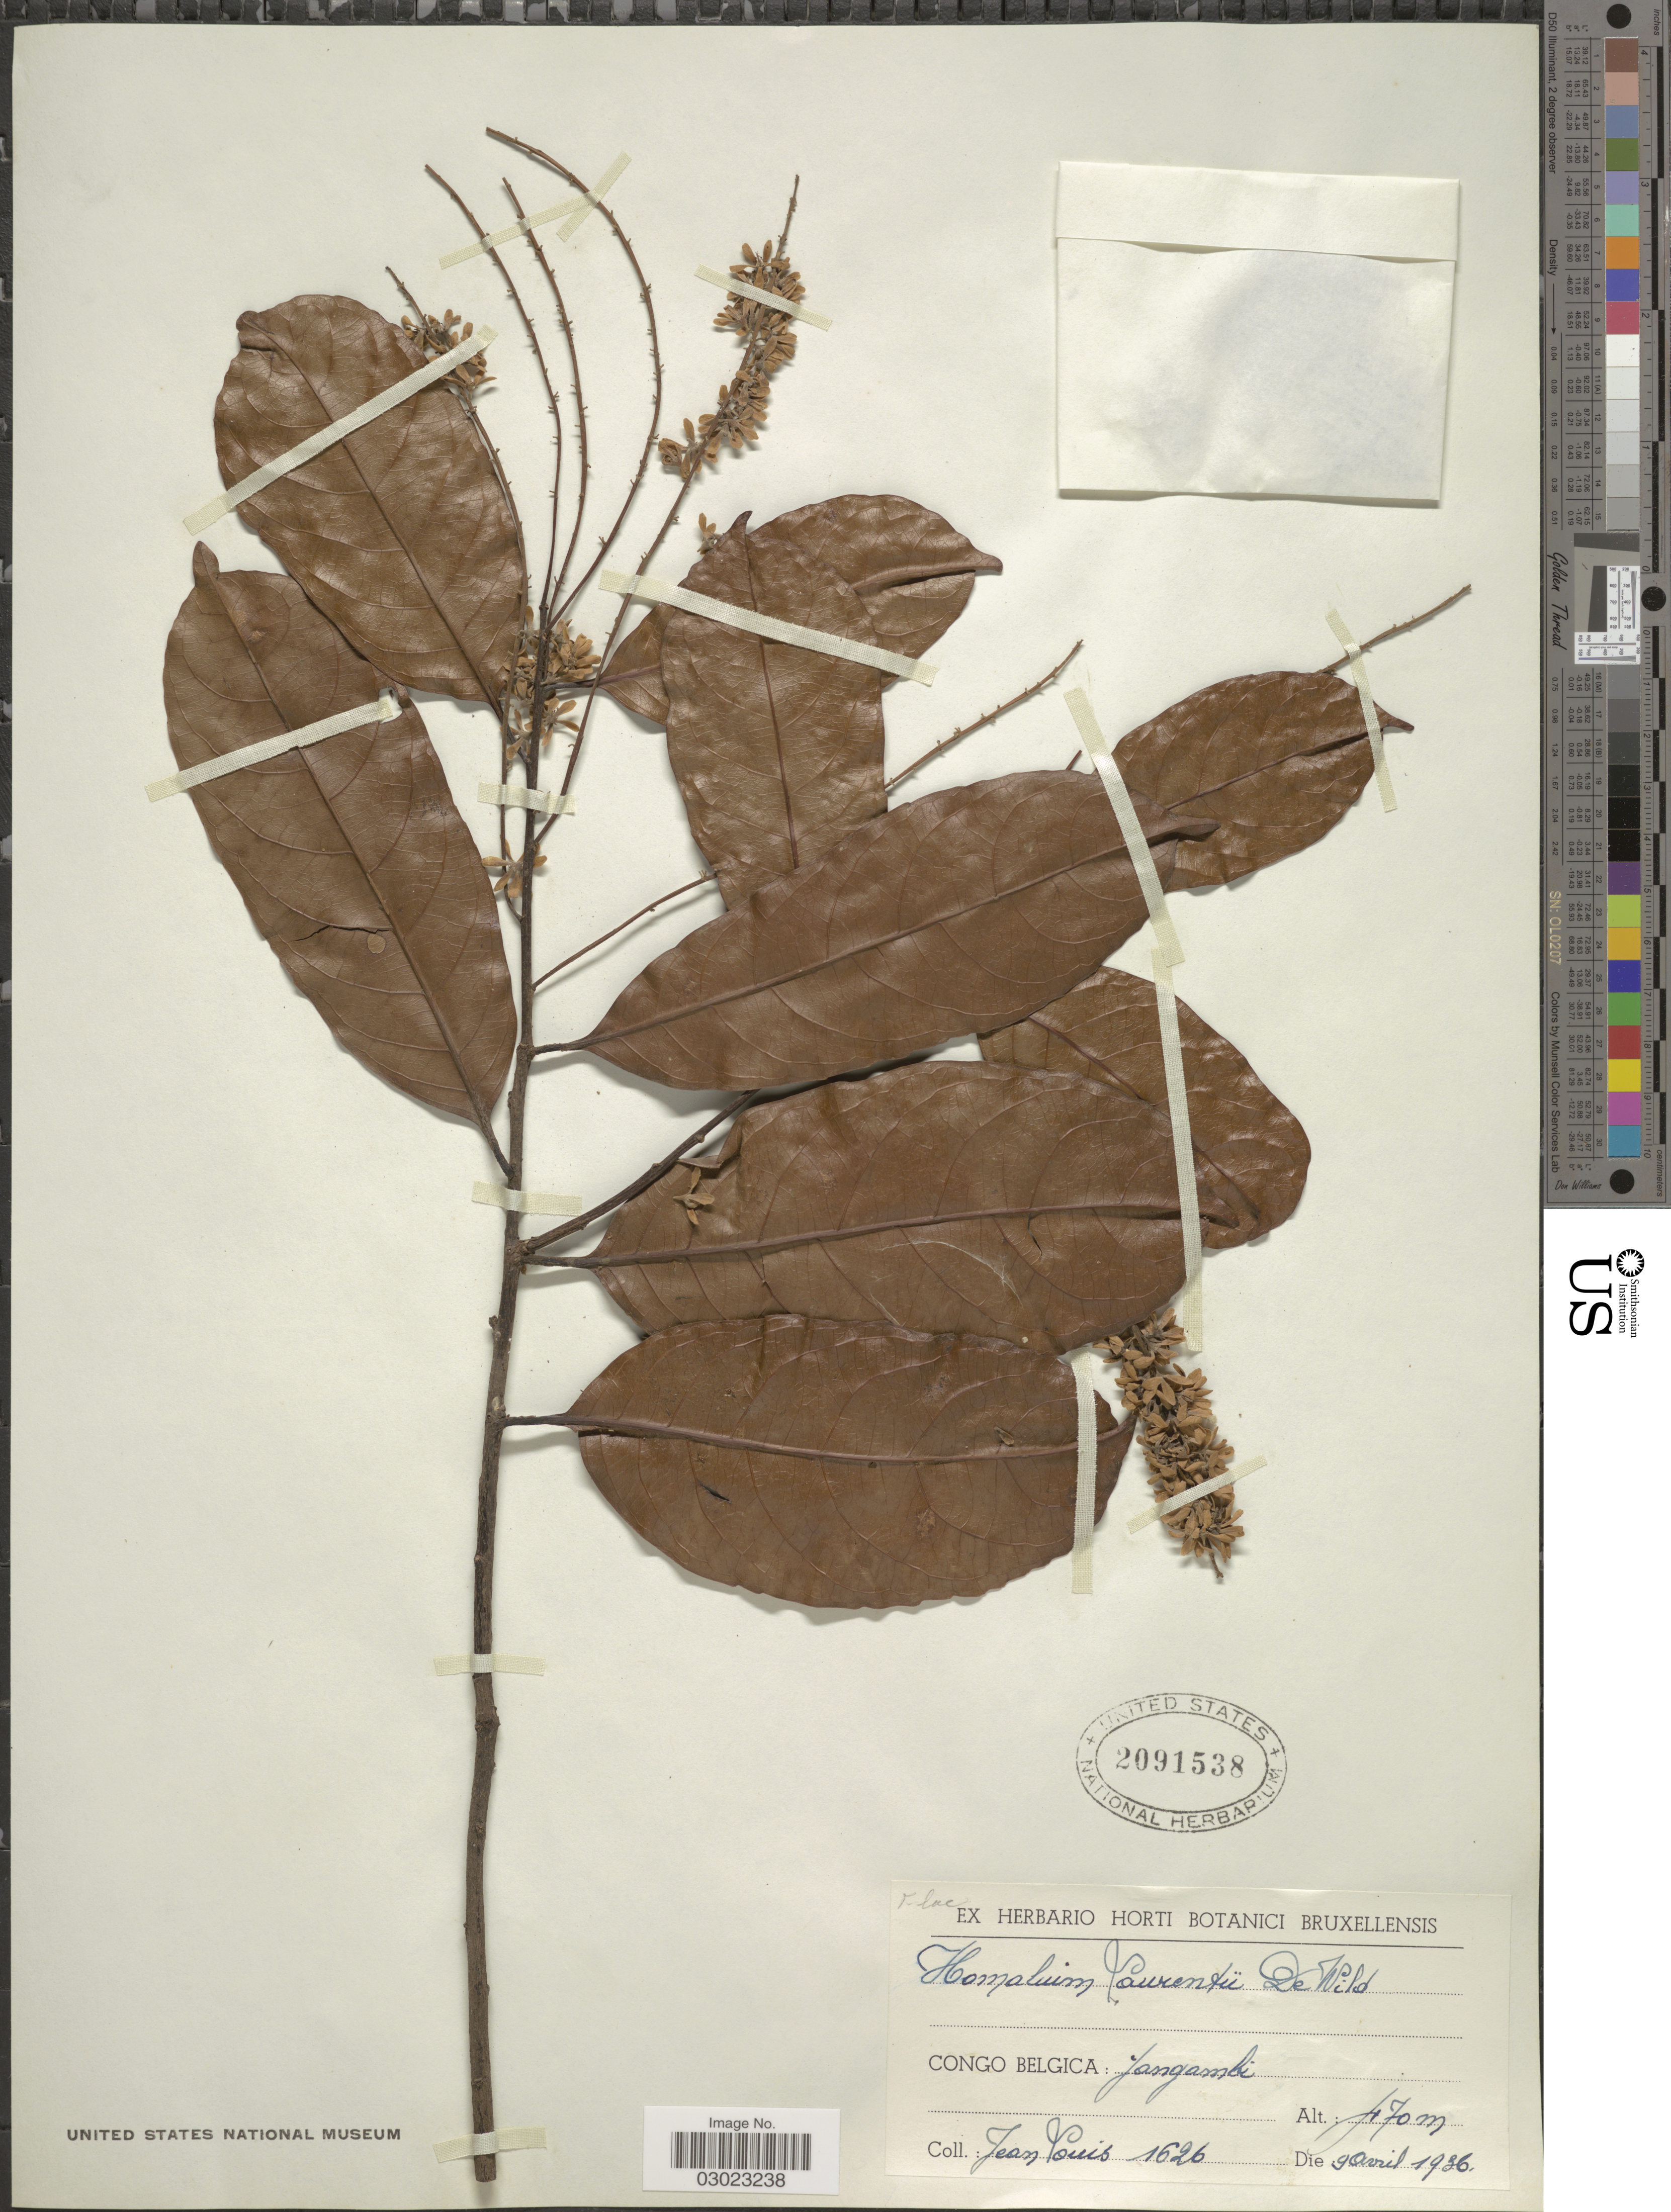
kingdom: Plantae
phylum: Tracheophyta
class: Magnoliopsida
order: Malpighiales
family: Salicaceae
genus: Homalium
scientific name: Homalium laurentii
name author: De Wild.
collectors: J. Louis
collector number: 1626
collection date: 1936-04-09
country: Congo, Democratic Republic of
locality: Congo Belgica: Yangambi.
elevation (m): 470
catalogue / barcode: US 2091538